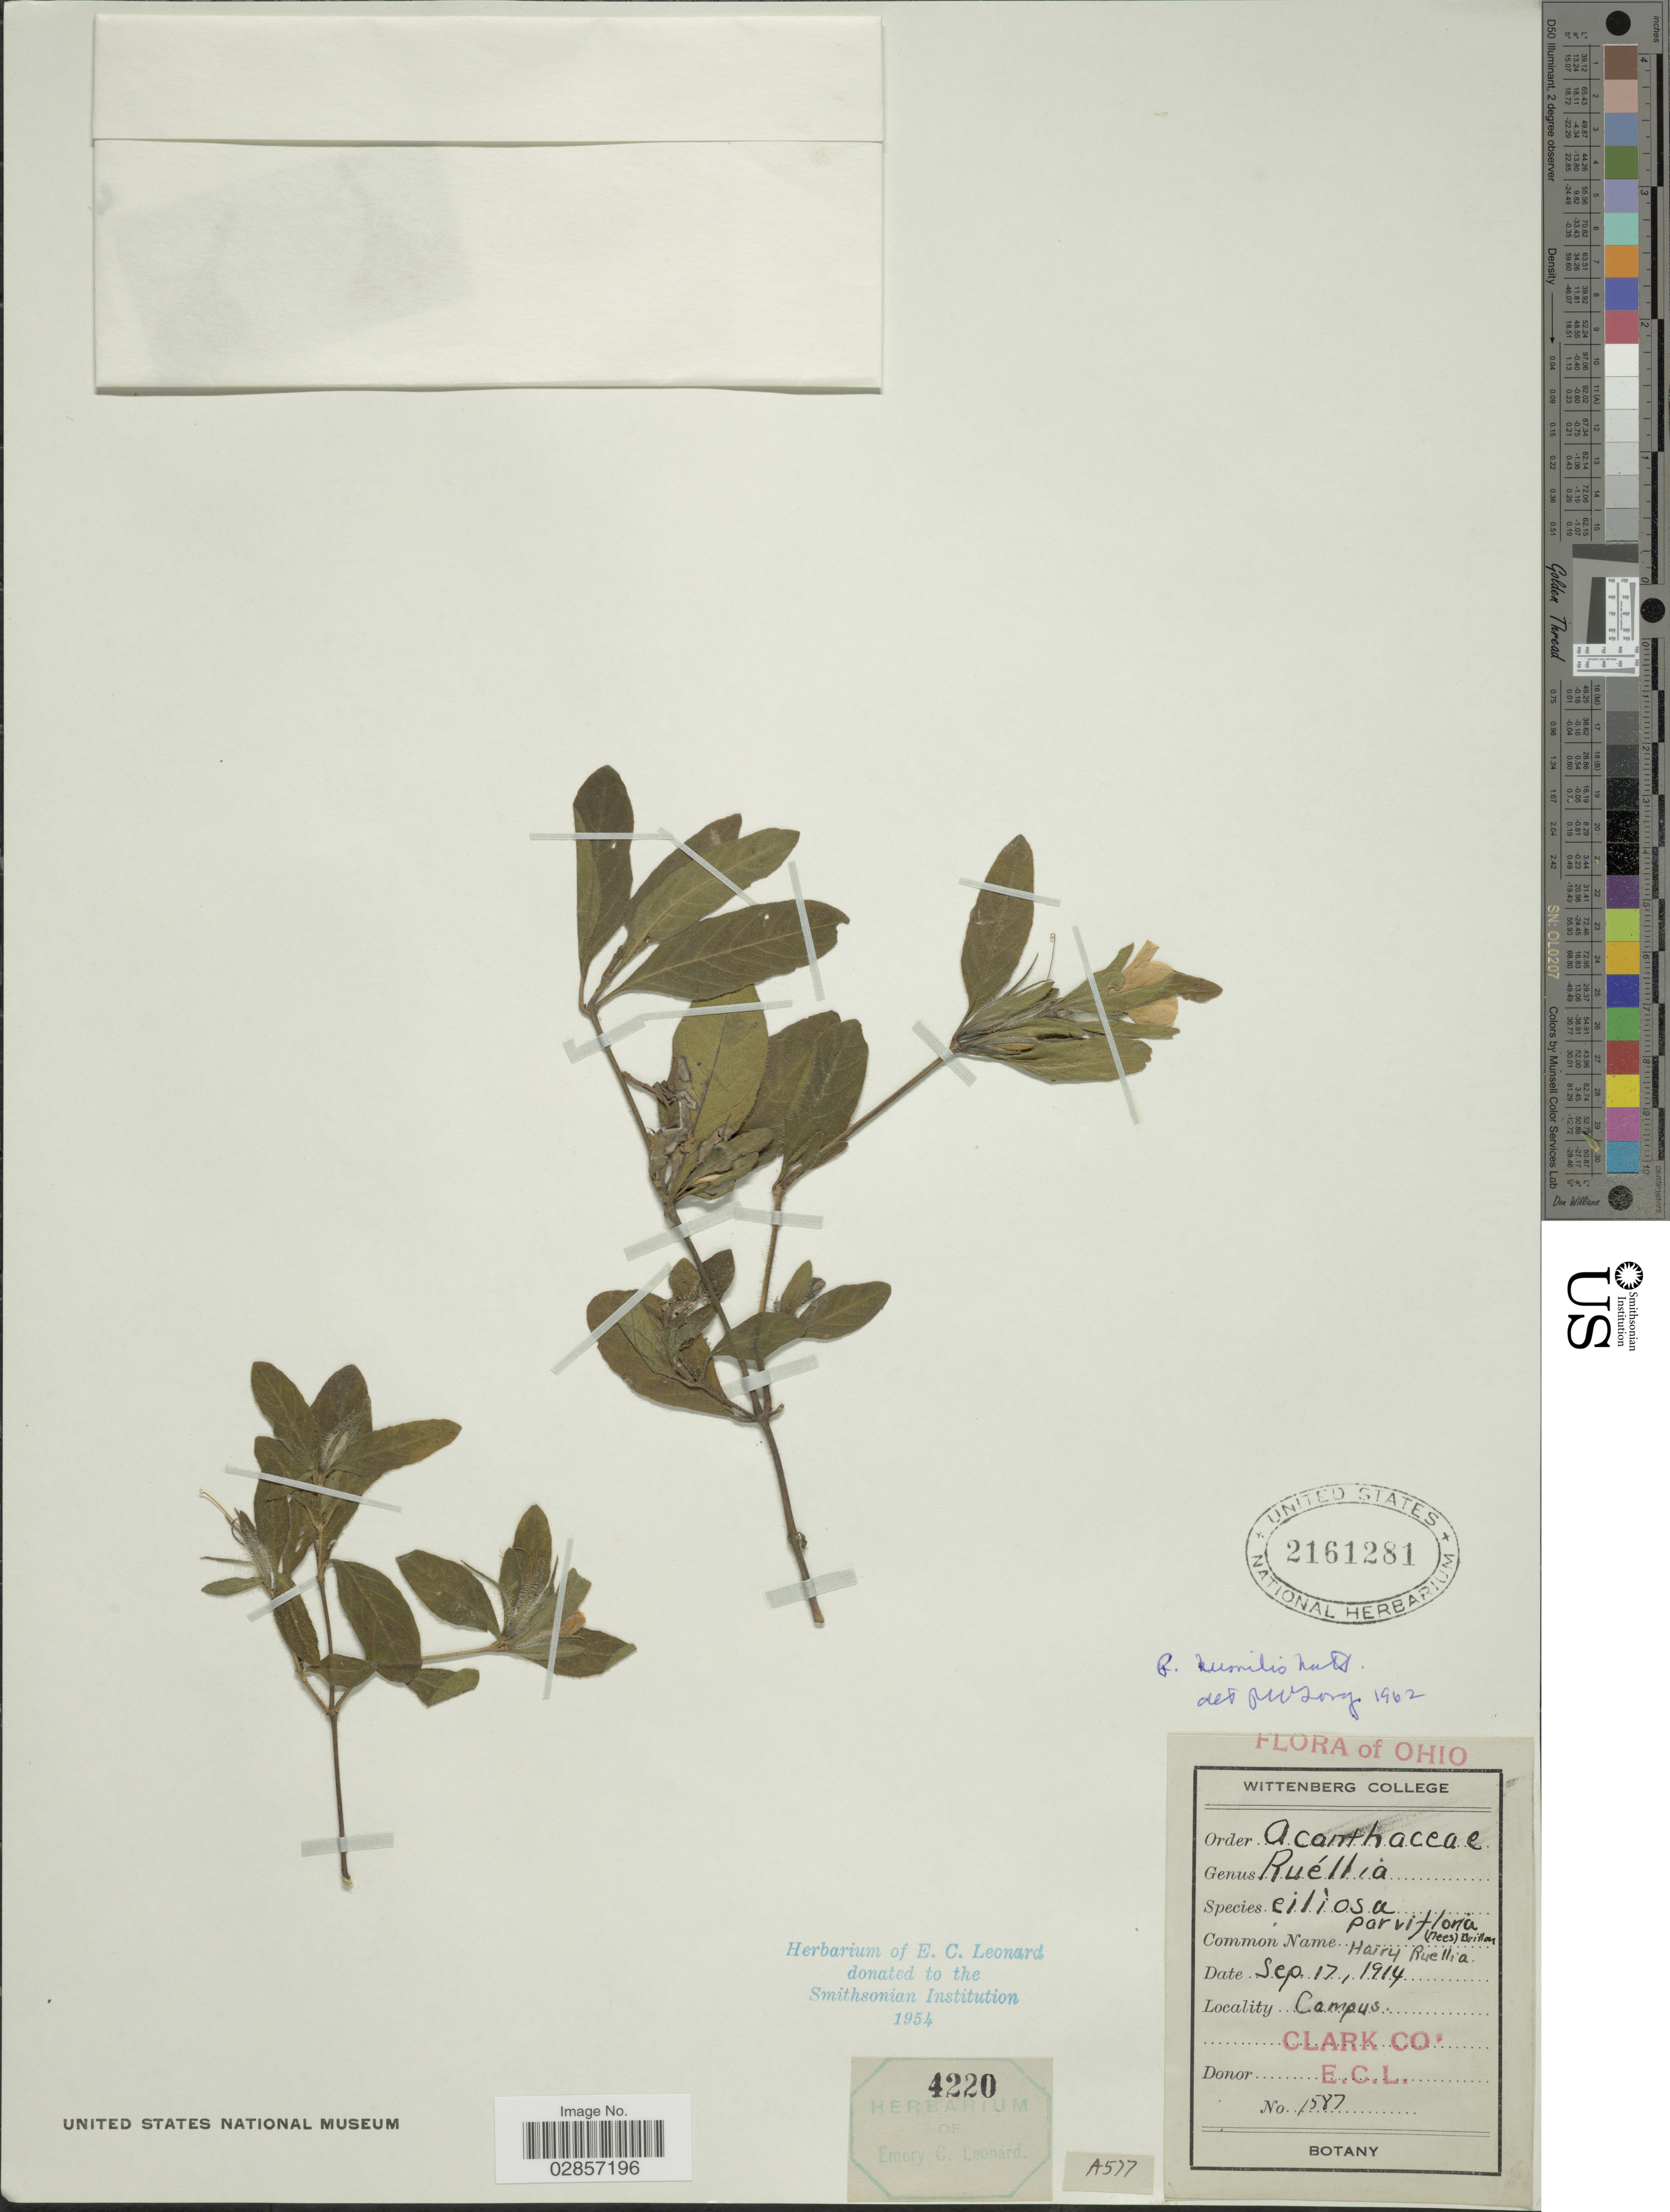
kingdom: Plantae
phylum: Tracheophyta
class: Magnoliopsida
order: Lamiales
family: Acanthaceae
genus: Ruellia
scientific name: Ruellia humilis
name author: Nutt.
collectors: E. C. Leonard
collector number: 1587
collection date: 1914-09-17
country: United States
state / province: Ohio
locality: Campus, Clark Co.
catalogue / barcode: US 2161281